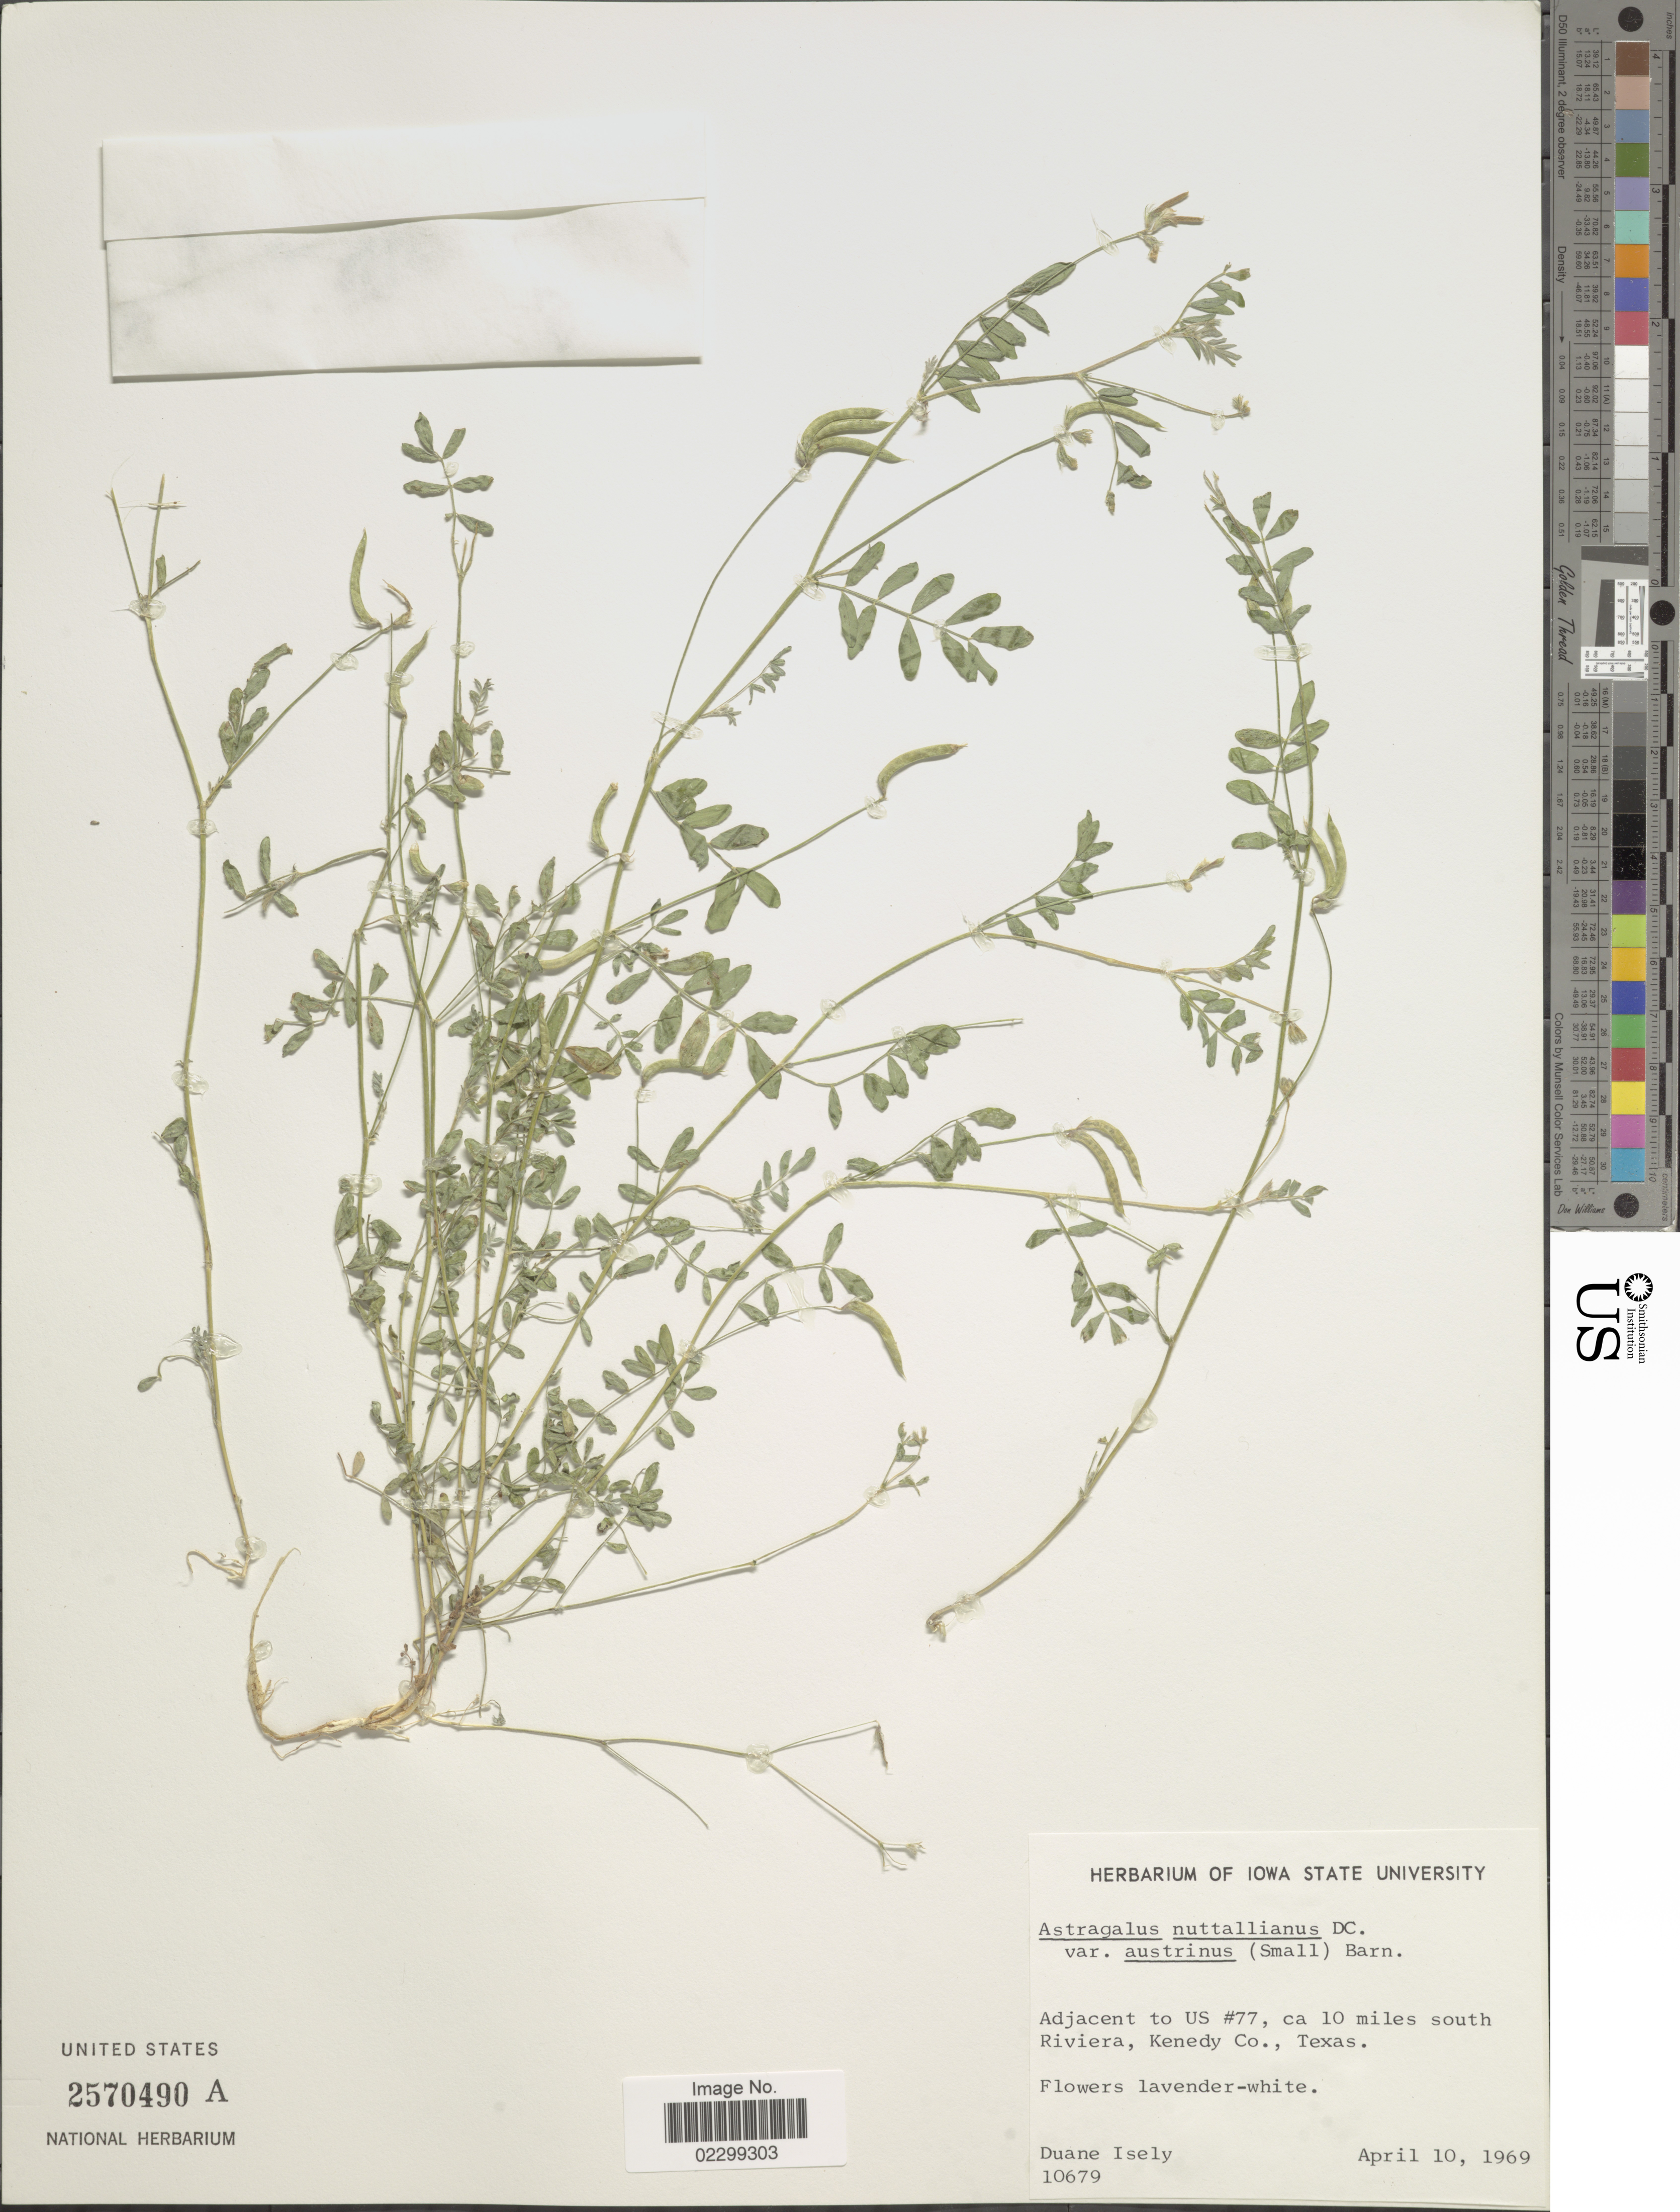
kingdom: Plantae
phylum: Tracheophyta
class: Magnoliopsida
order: Fabales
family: Fabaceae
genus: Astragalus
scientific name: Astragalus austrinus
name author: (Small) O.E. Schulz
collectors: D. Isely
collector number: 10679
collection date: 1969-04-10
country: United States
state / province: Texas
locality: Adjacent to US #77, ca. 10 miles south Riviera, Kenedy Co.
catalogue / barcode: US 2570490A